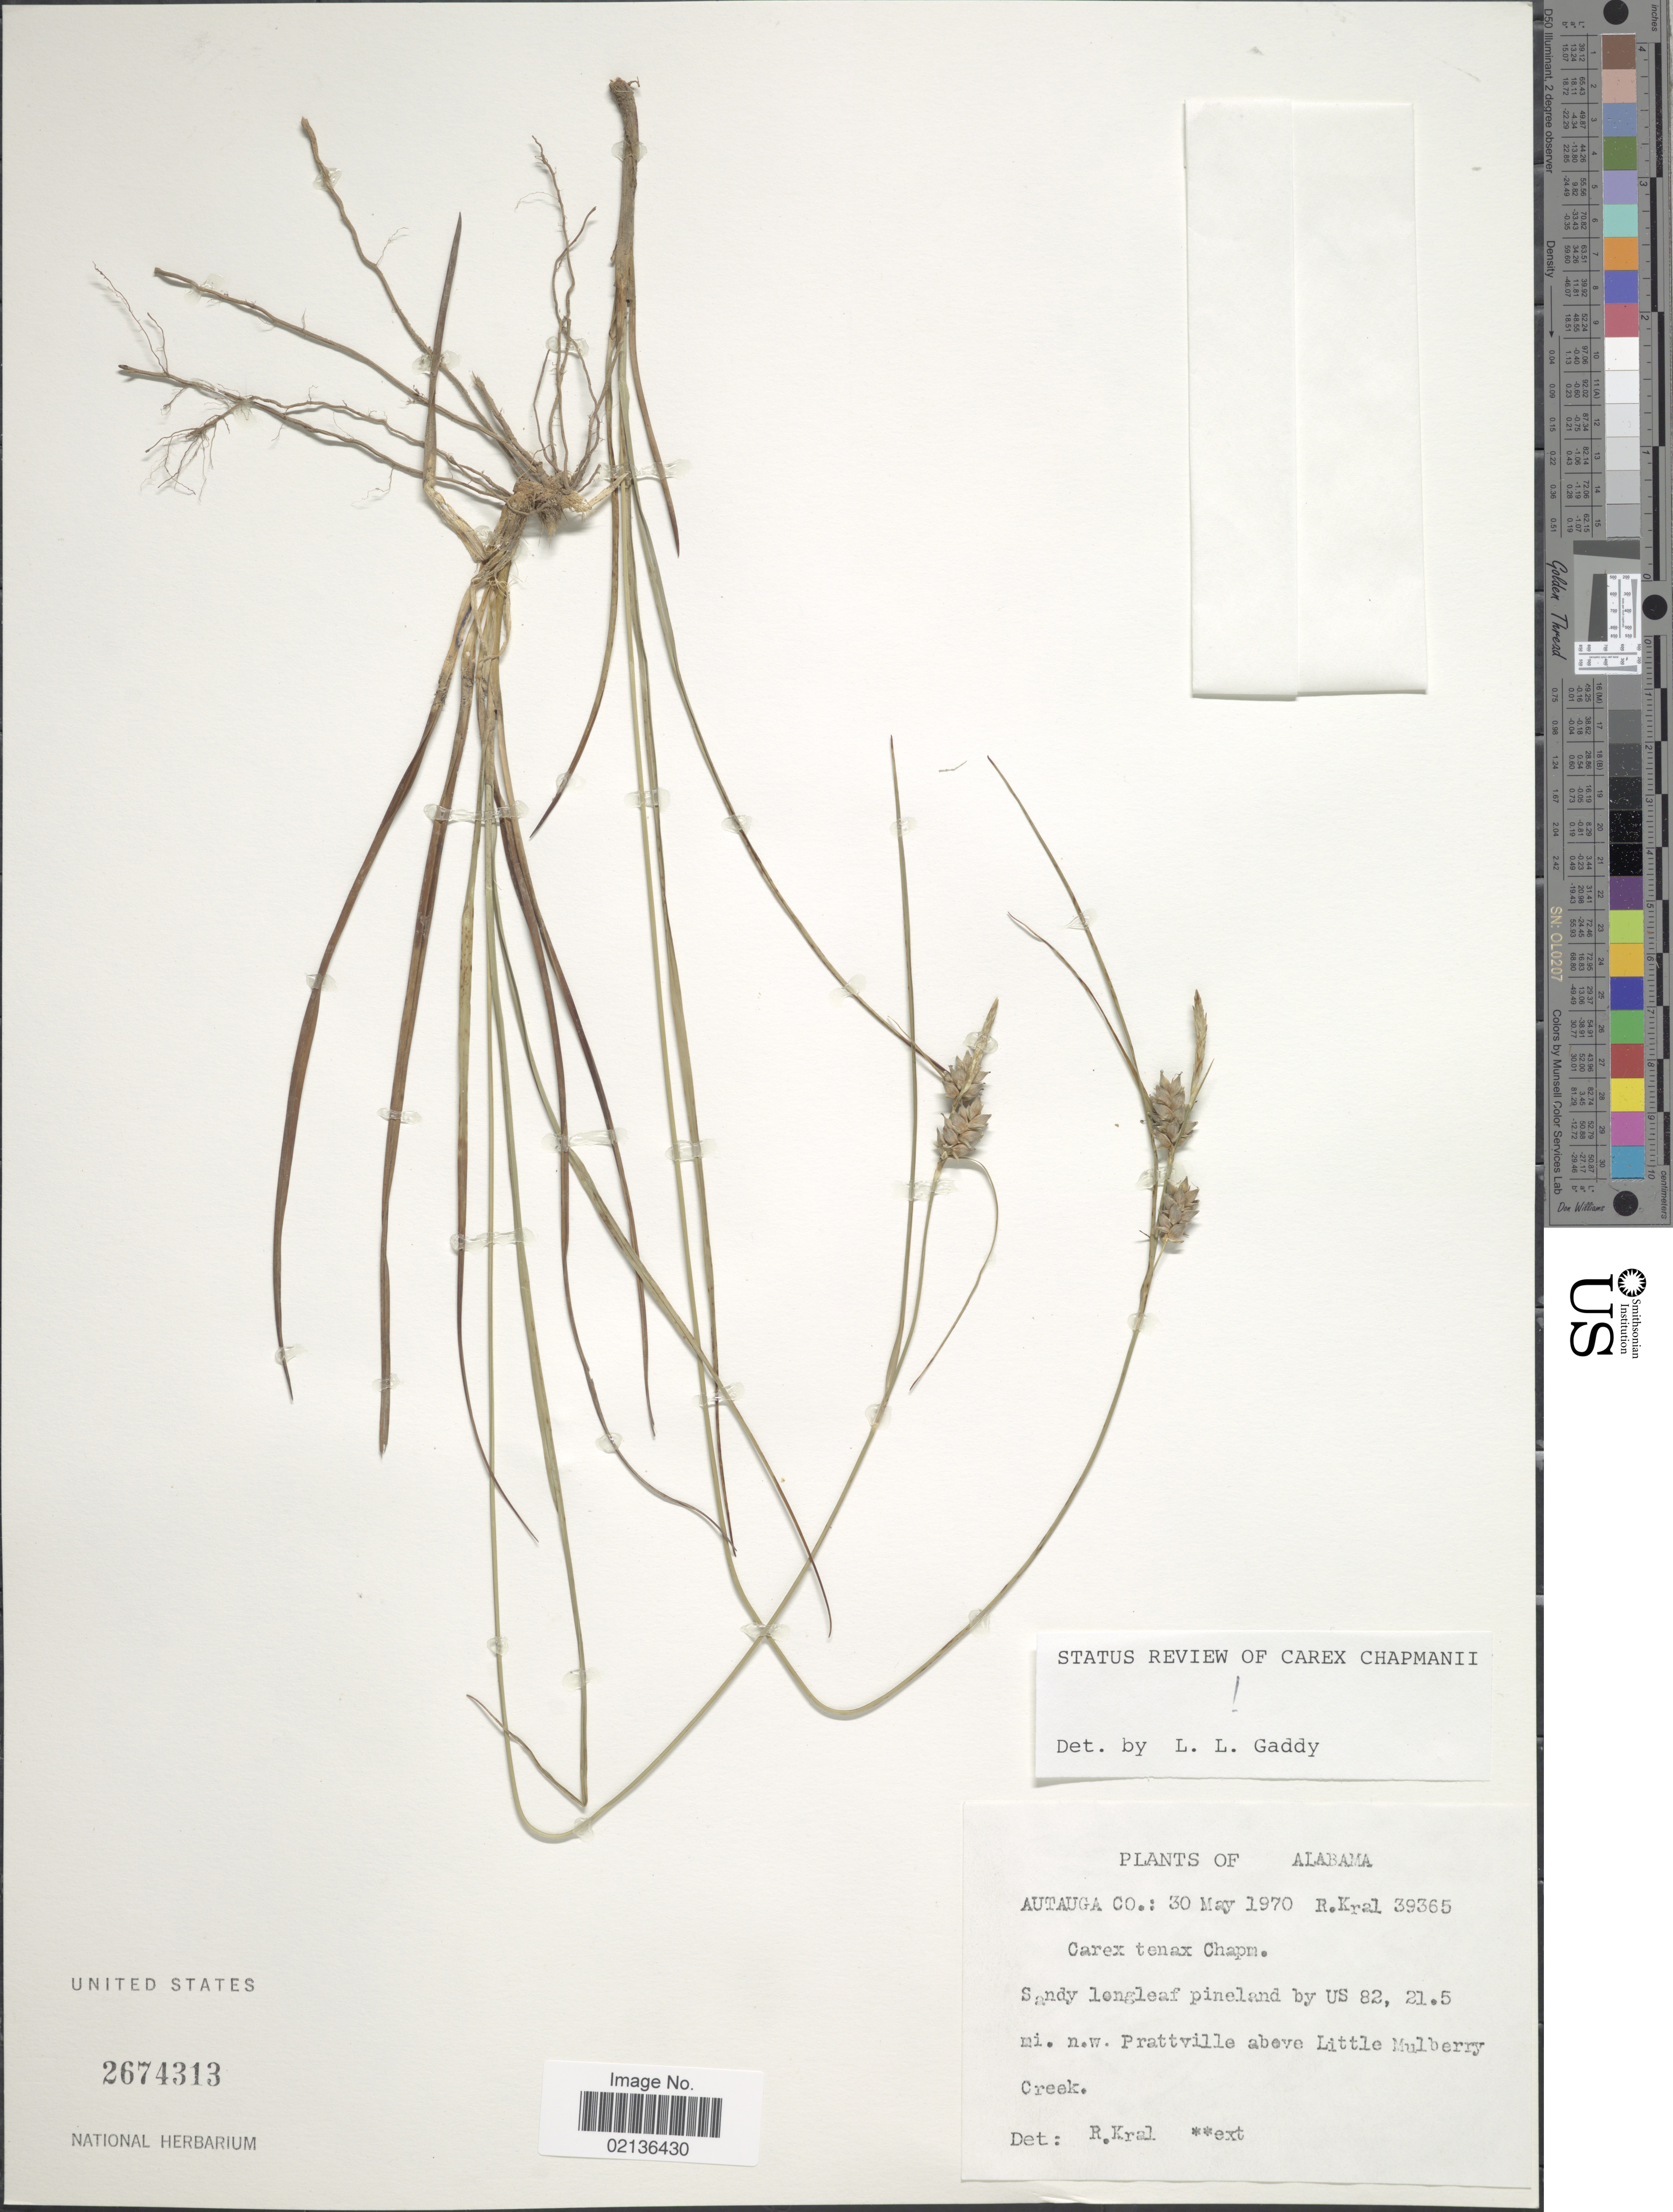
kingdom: Plantae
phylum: Tracheophyta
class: Liliopsida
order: Poales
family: Cyperaceae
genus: Carex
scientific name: Carex tenax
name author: Chapm. ex Dewey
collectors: R. Kral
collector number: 39365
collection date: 1970-05-30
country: United States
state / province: Alabama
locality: Autauga Co.: by US 82, 21.5 mi. n.w. Prattville above Little Mulberry Creek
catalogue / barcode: US 2674313